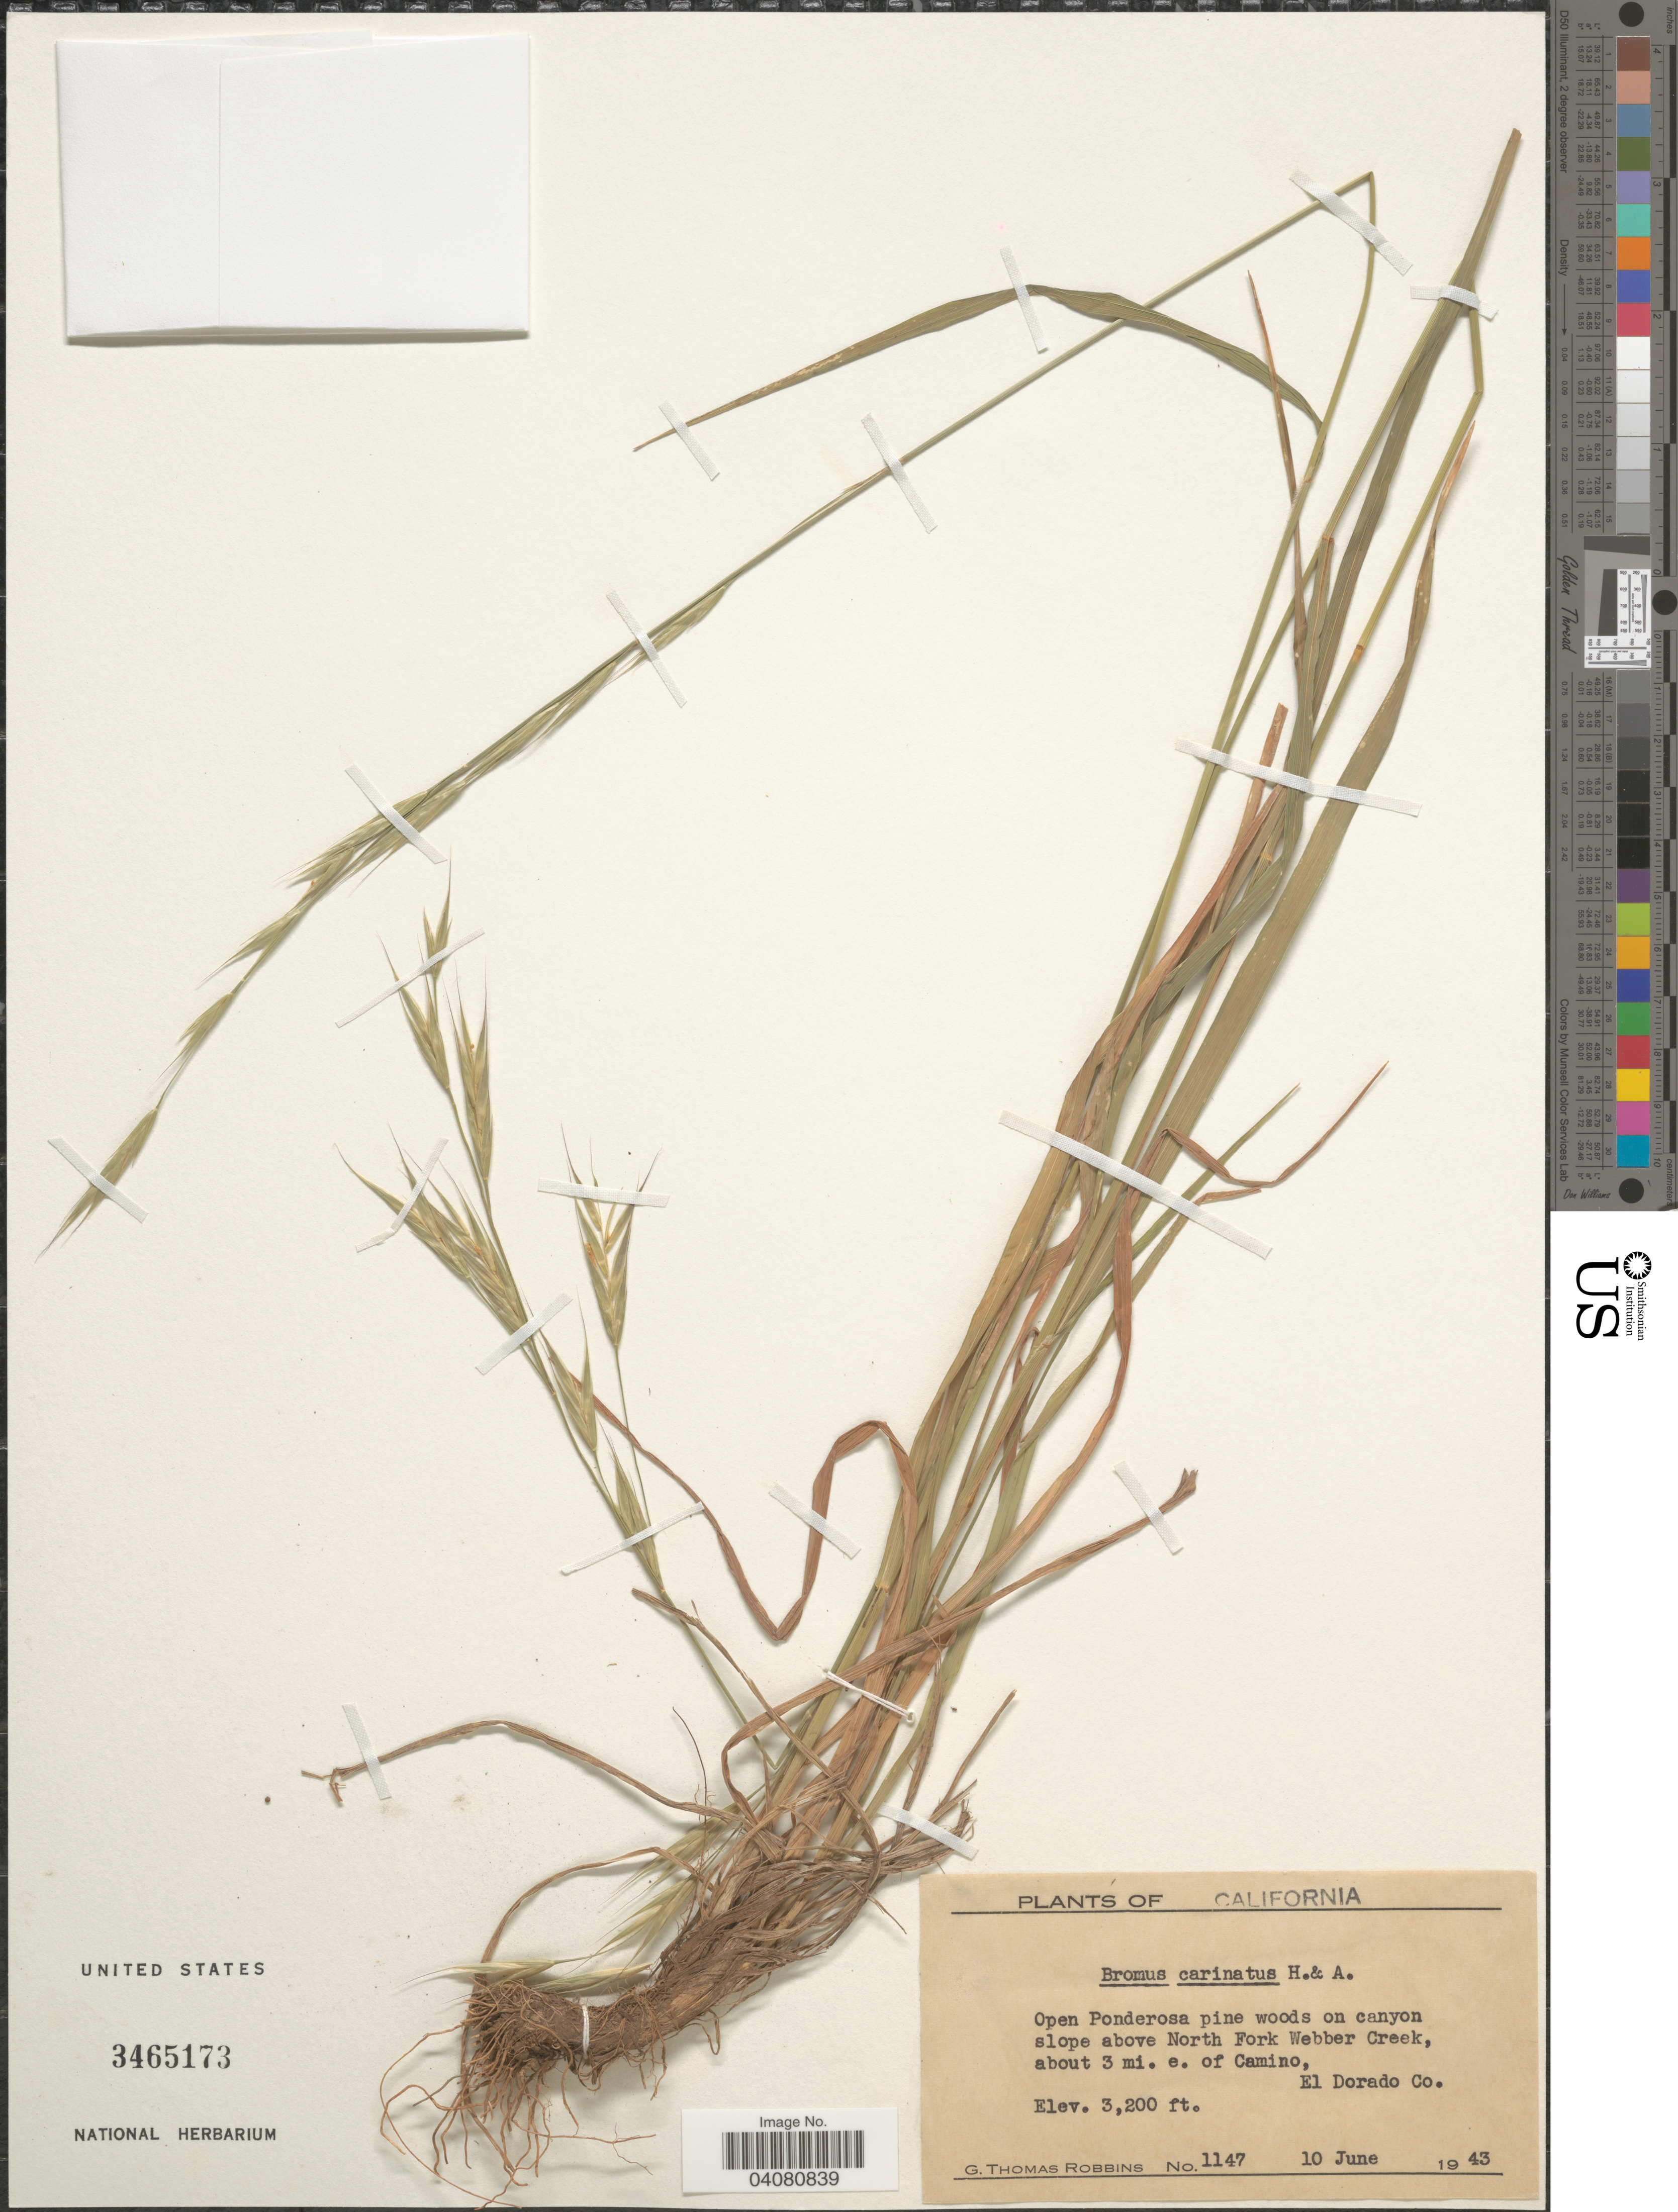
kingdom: Plantae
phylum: Tracheophyta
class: Liliopsida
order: Poales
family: Poaceae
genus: Bromus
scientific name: Bromus carinatus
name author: Hook. & Arn.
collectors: G. T. Robbins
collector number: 1147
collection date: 1943-06-10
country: United States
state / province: California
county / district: El Dorado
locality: On canyon slope above North Fork Webber Creek, about 3 mi. e. of Camino, El Dorado Co.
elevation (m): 975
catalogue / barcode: US 3465173